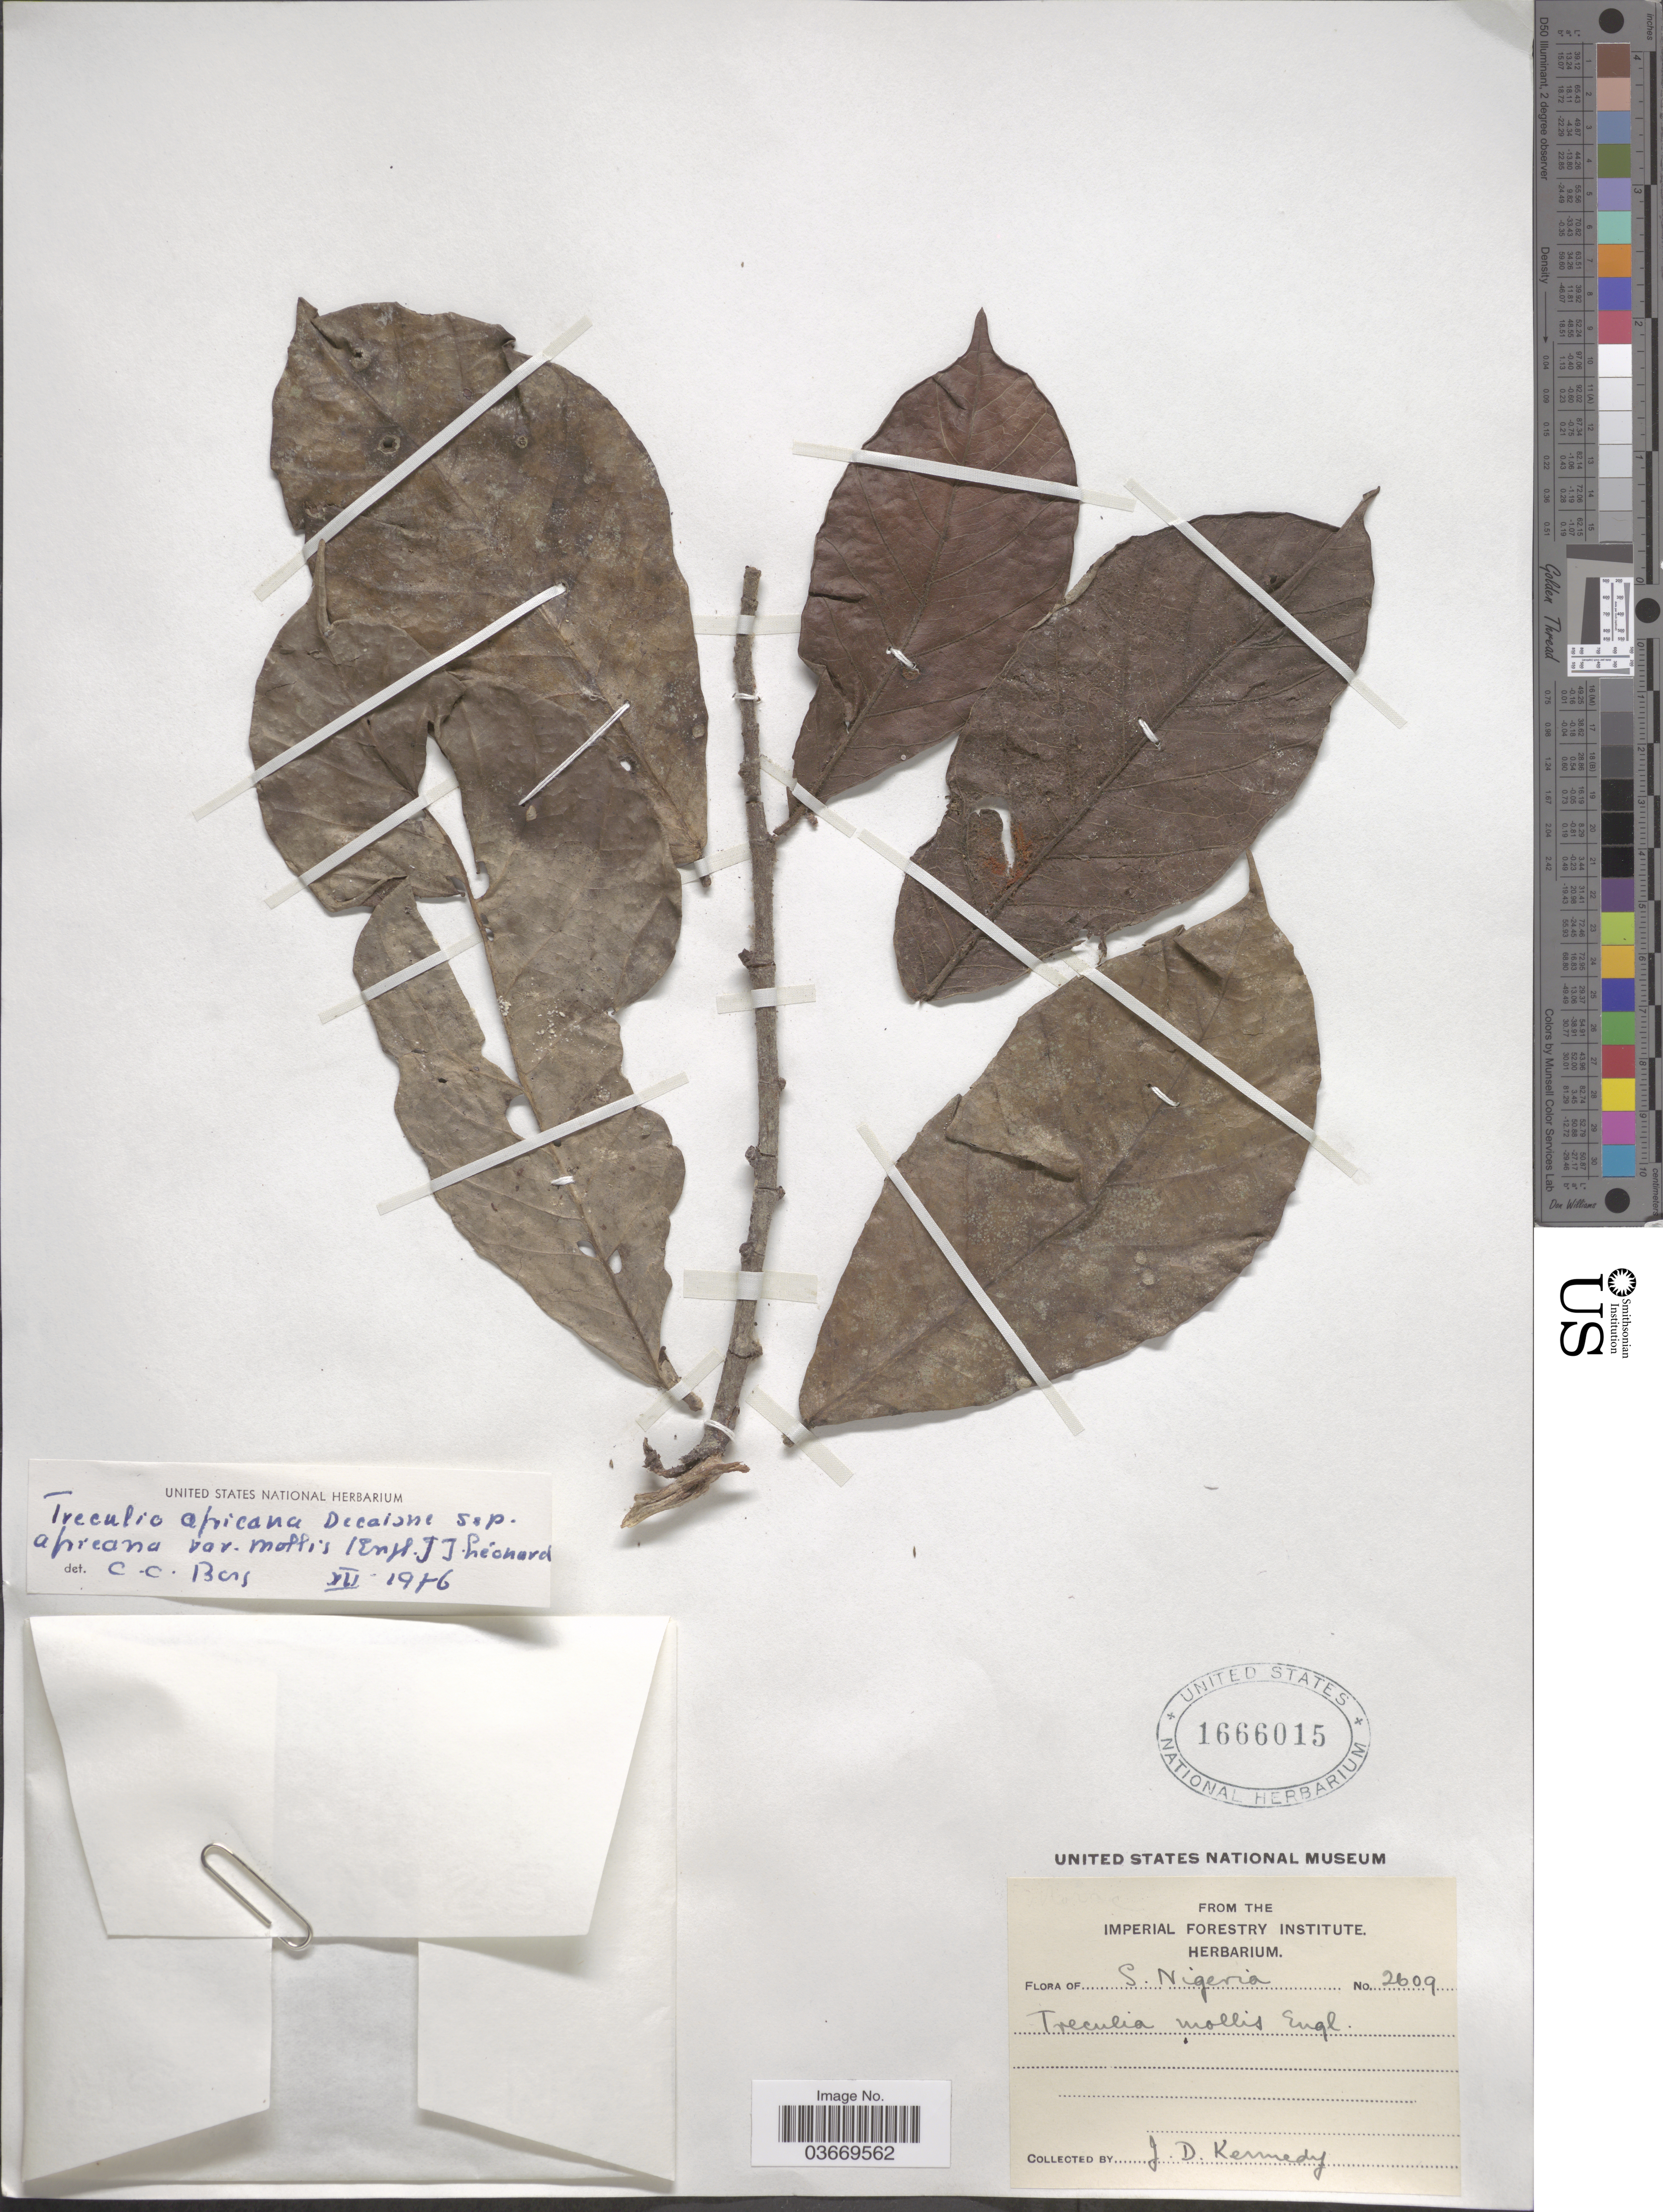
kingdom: Plantae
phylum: Tracheophyta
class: Magnoliopsida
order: Rosales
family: Moraceae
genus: Treculia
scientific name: Treculia africana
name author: Decne.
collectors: J. D. Kennedy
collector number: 2609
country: Nigeria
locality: S. Nigeria.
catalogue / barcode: US 1666015